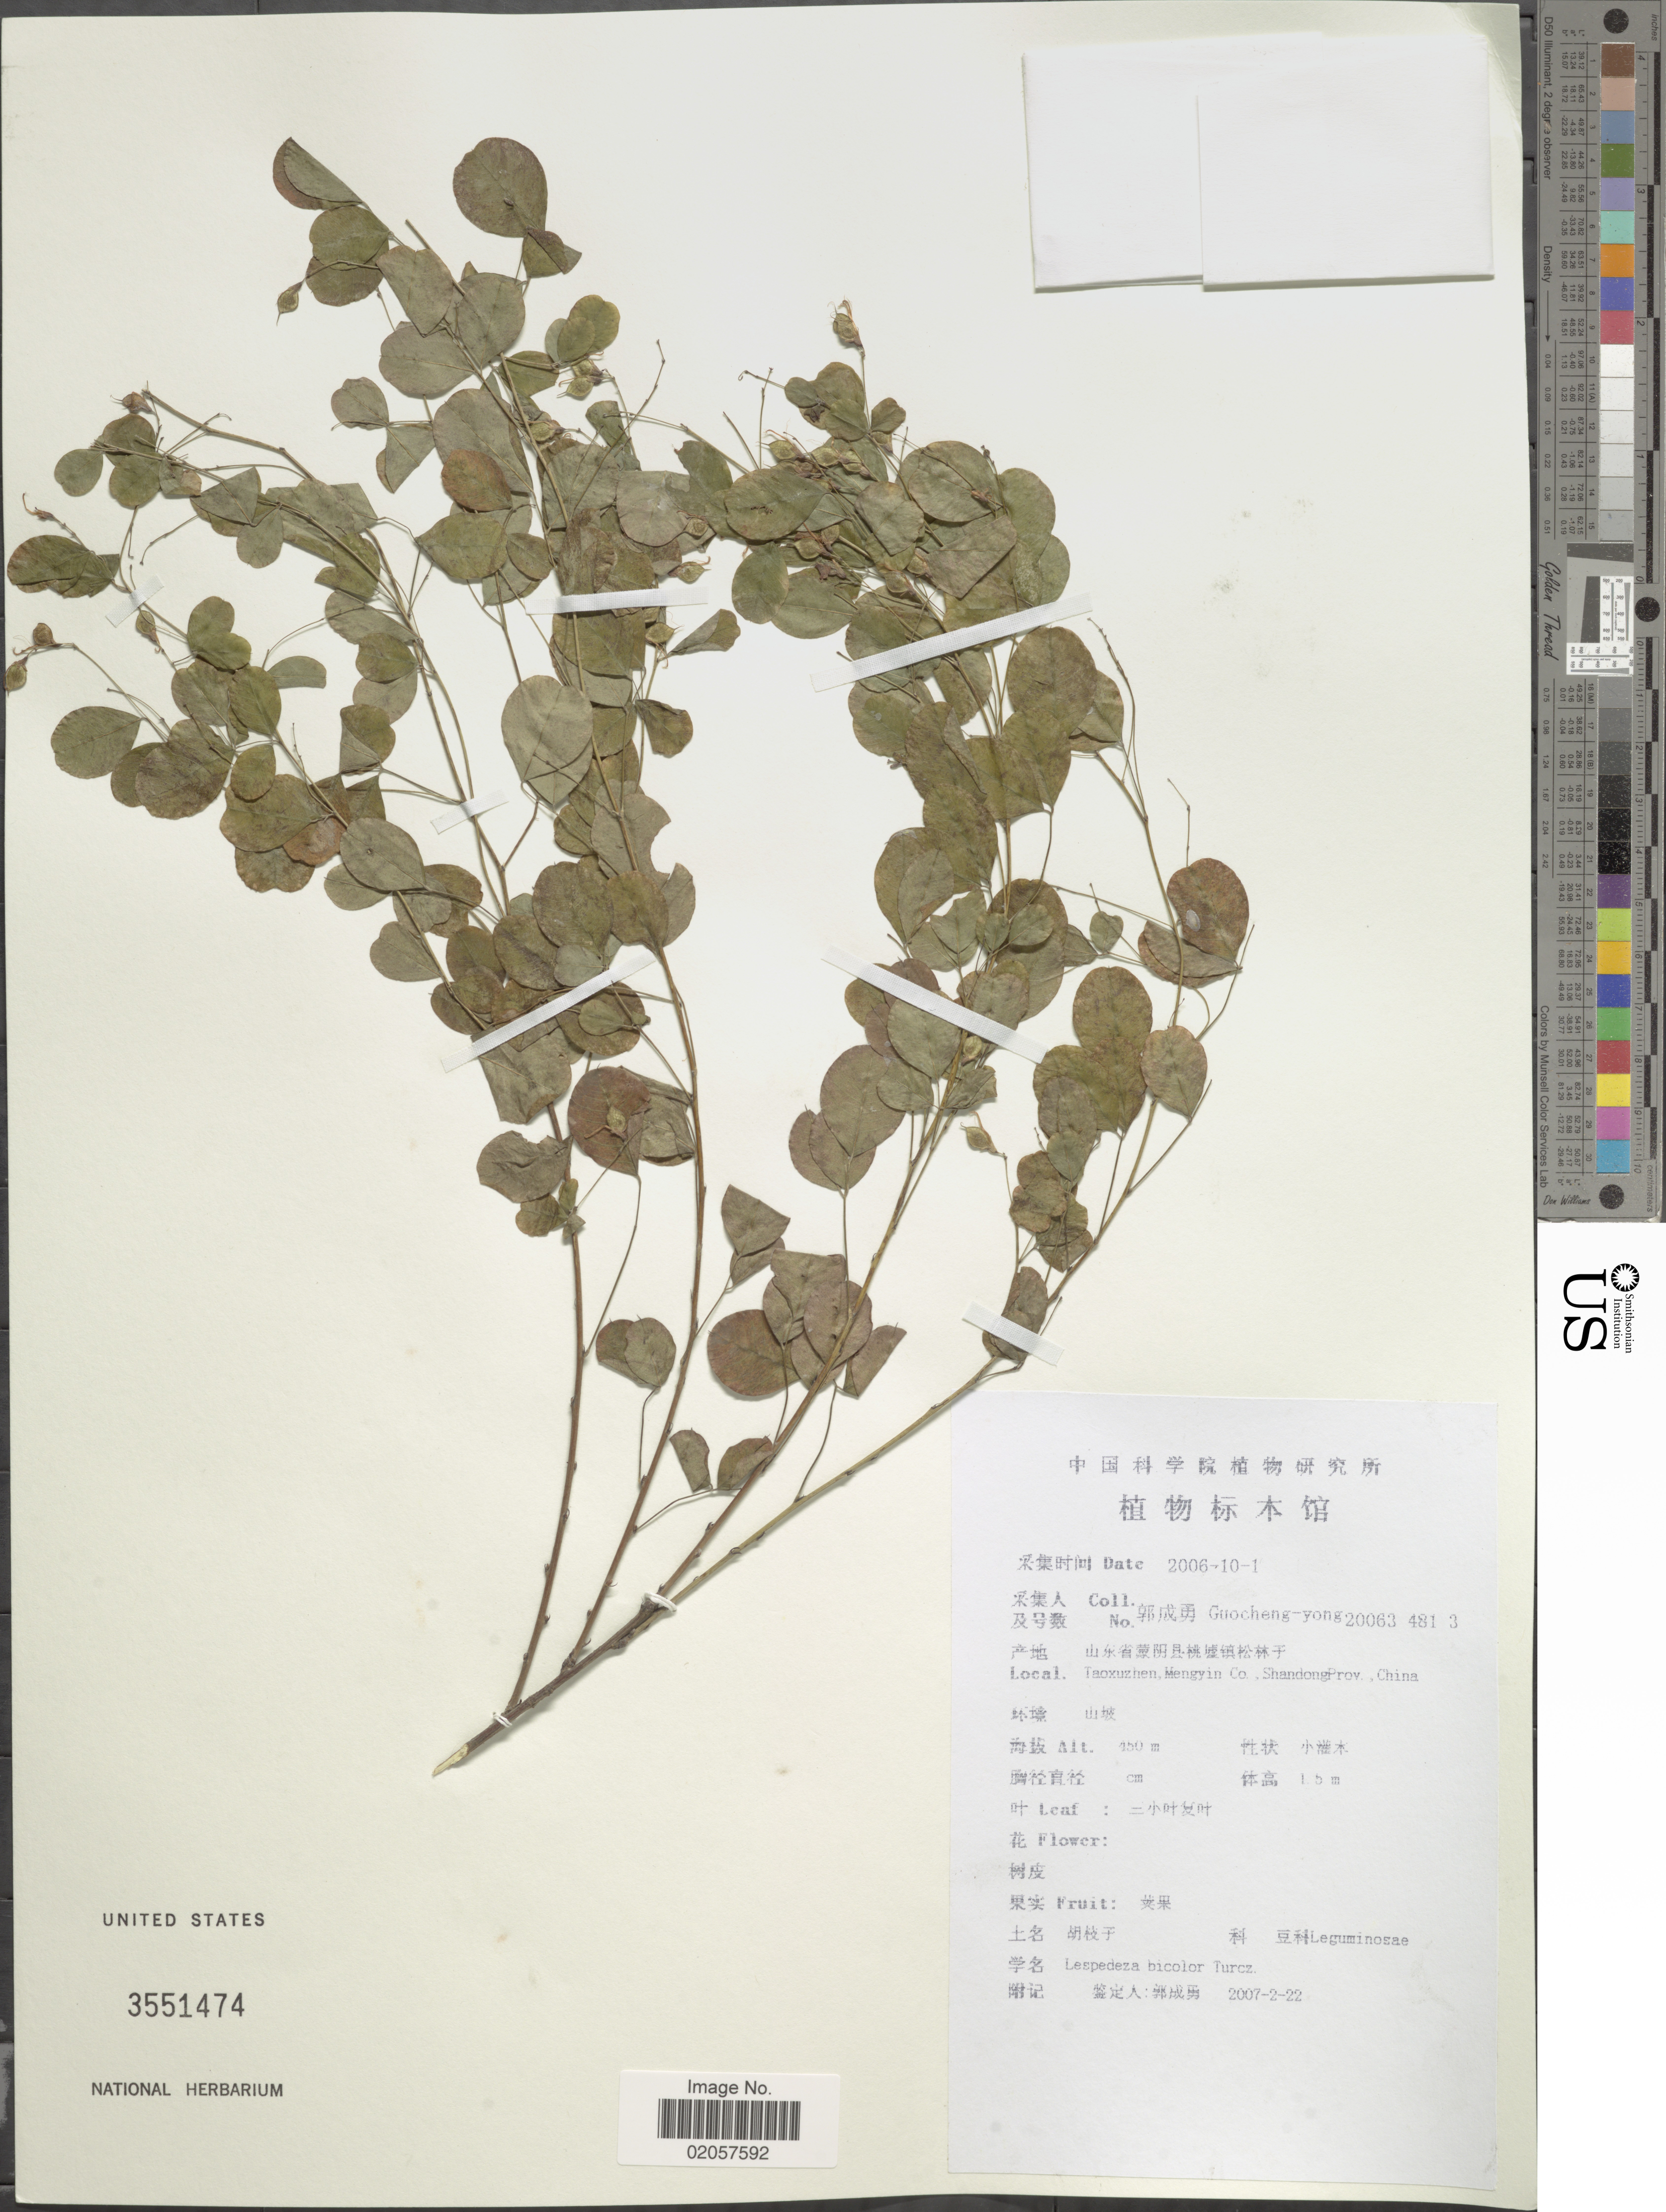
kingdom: Plantae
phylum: Tracheophyta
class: Magnoliopsida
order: Fabales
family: Fabaceae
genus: Lespedeza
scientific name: Lespedeza bicolor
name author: Turcz.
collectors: Guo cheng-yong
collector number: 200624813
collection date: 2006-10-01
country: China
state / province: Shandong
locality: Taoxuzhen, MengyinCo., Shandong Prov. China.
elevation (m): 450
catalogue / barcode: US 3551474